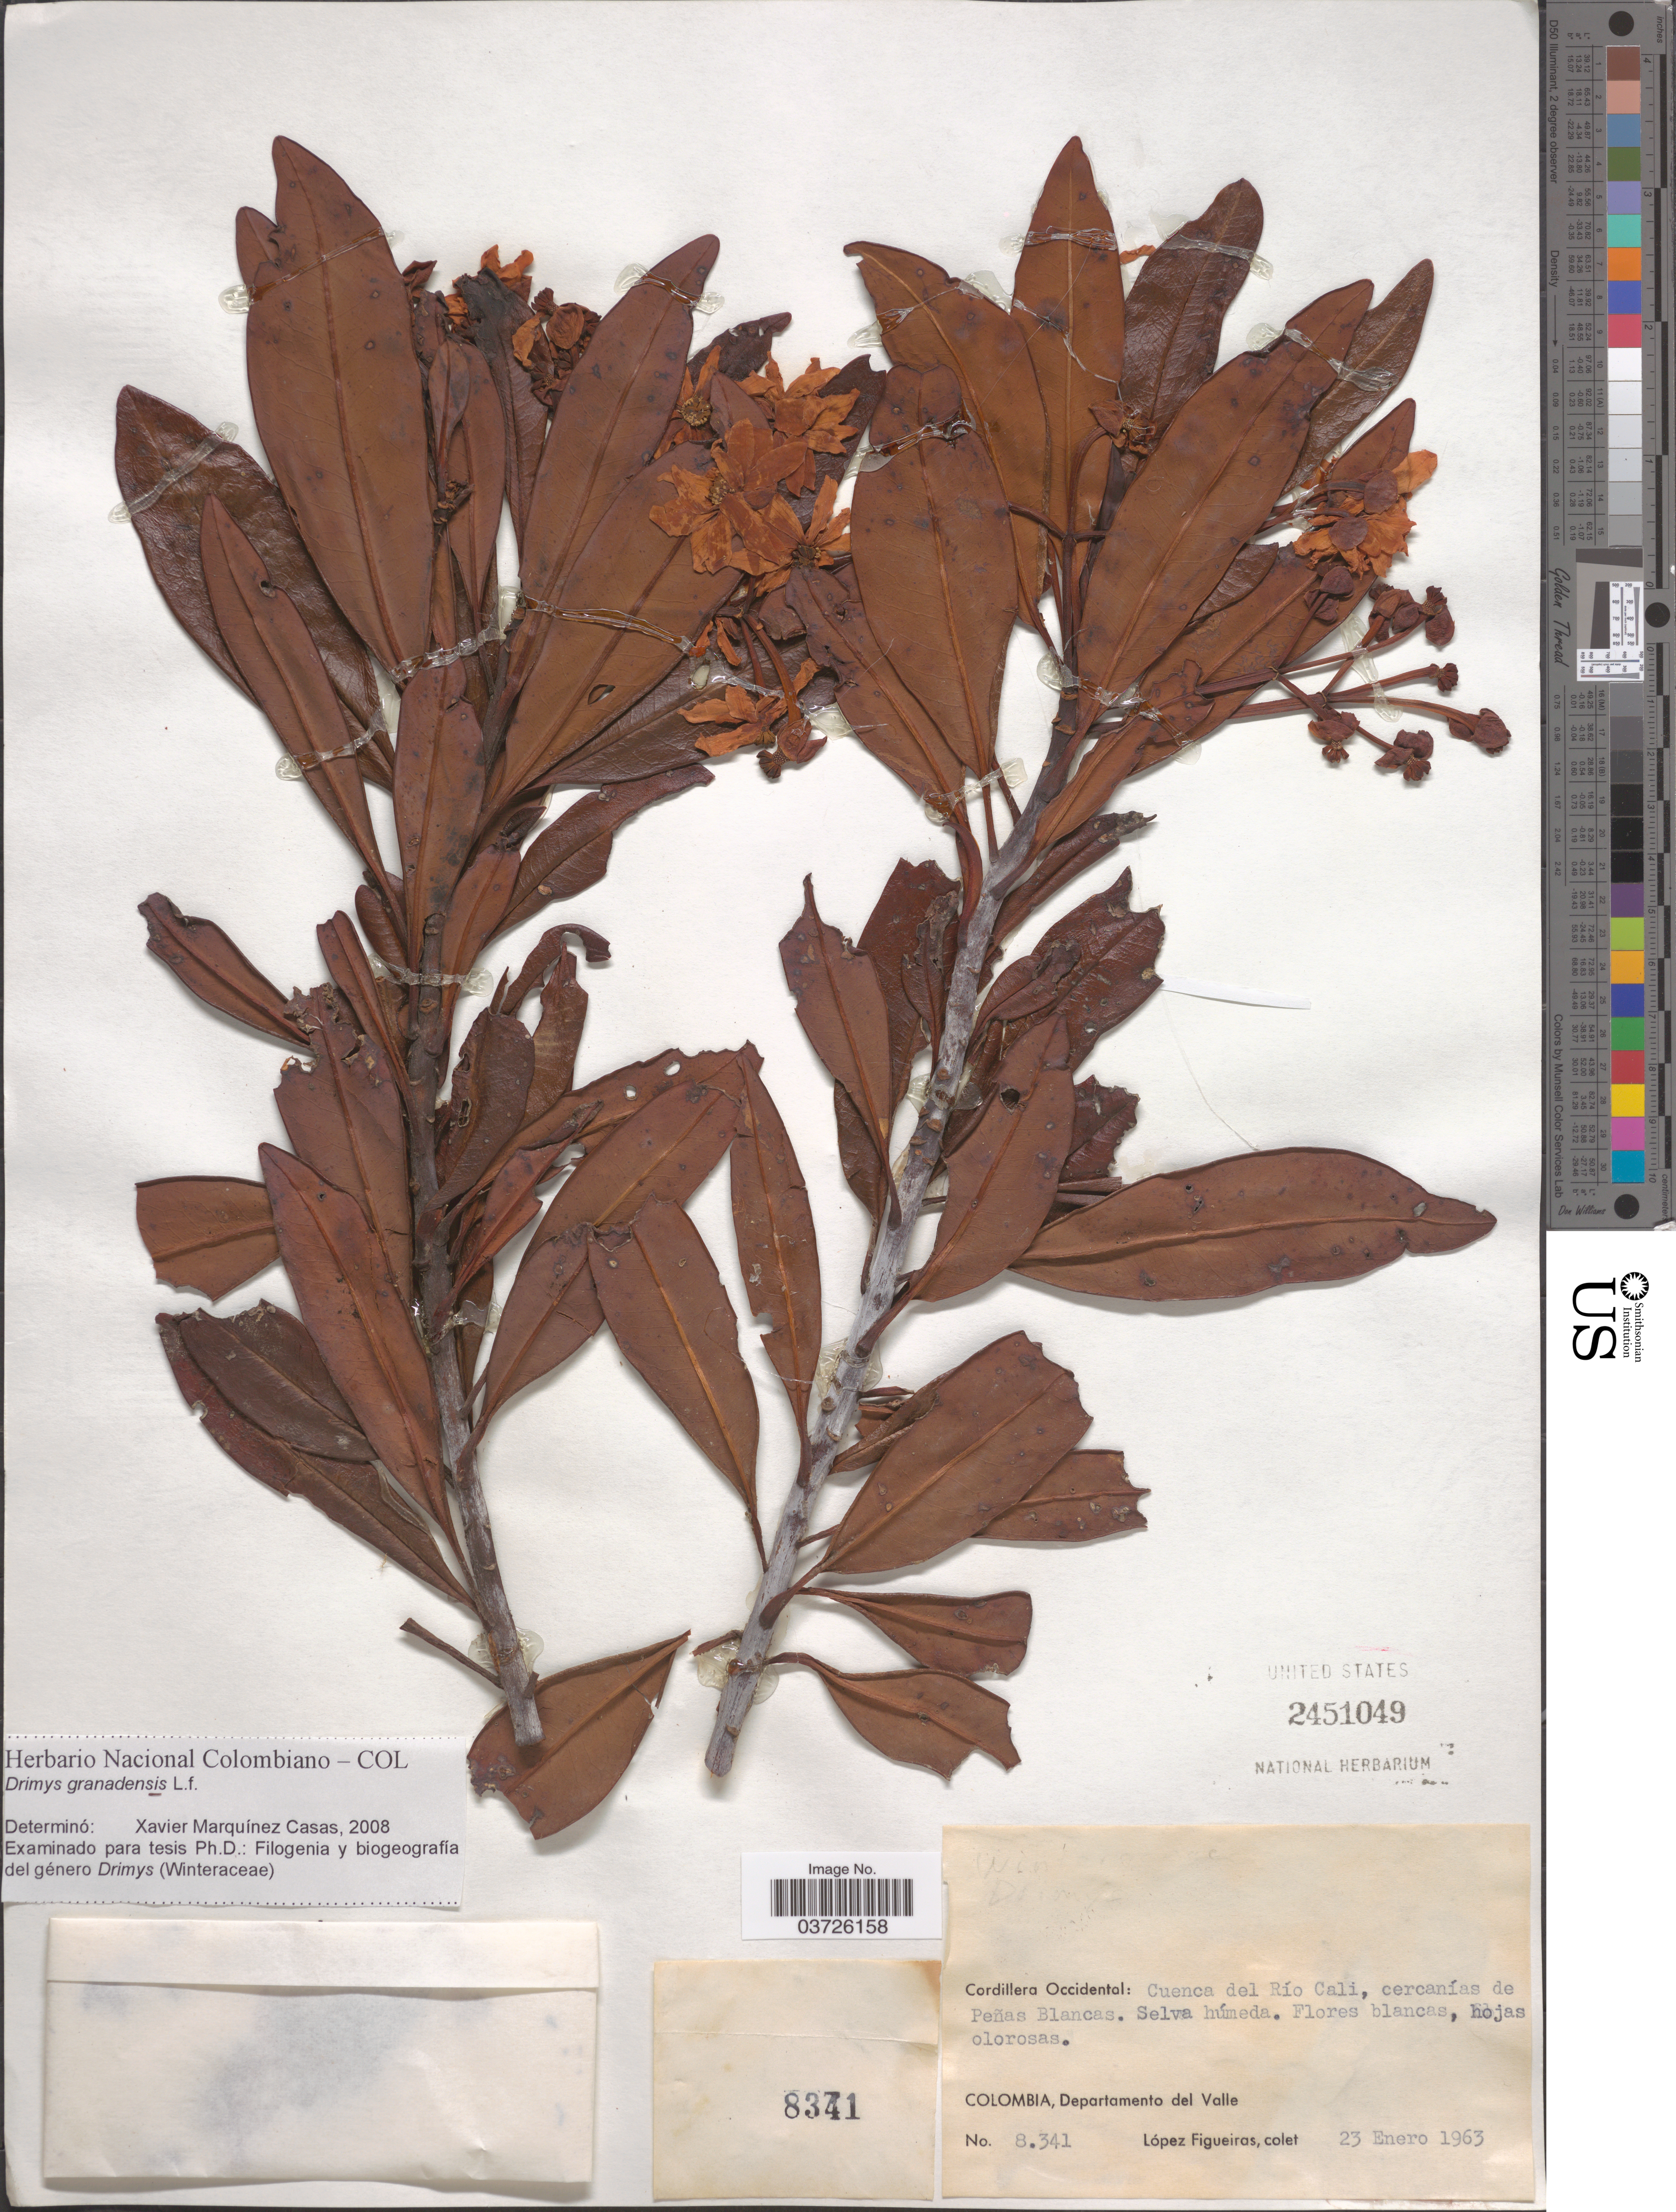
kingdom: Plantae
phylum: Tracheophyta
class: Magnoliopsida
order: Canellales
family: Winteraceae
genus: Drimys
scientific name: Drimys granadensis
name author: L. f.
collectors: M. López Figueiras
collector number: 8341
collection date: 1963-01-23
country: Colombia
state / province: Valle del Cauca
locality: Cordillera Occidental: Cuenca del Río Cali, cercanías de Peñas Blancas.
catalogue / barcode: US 2451049